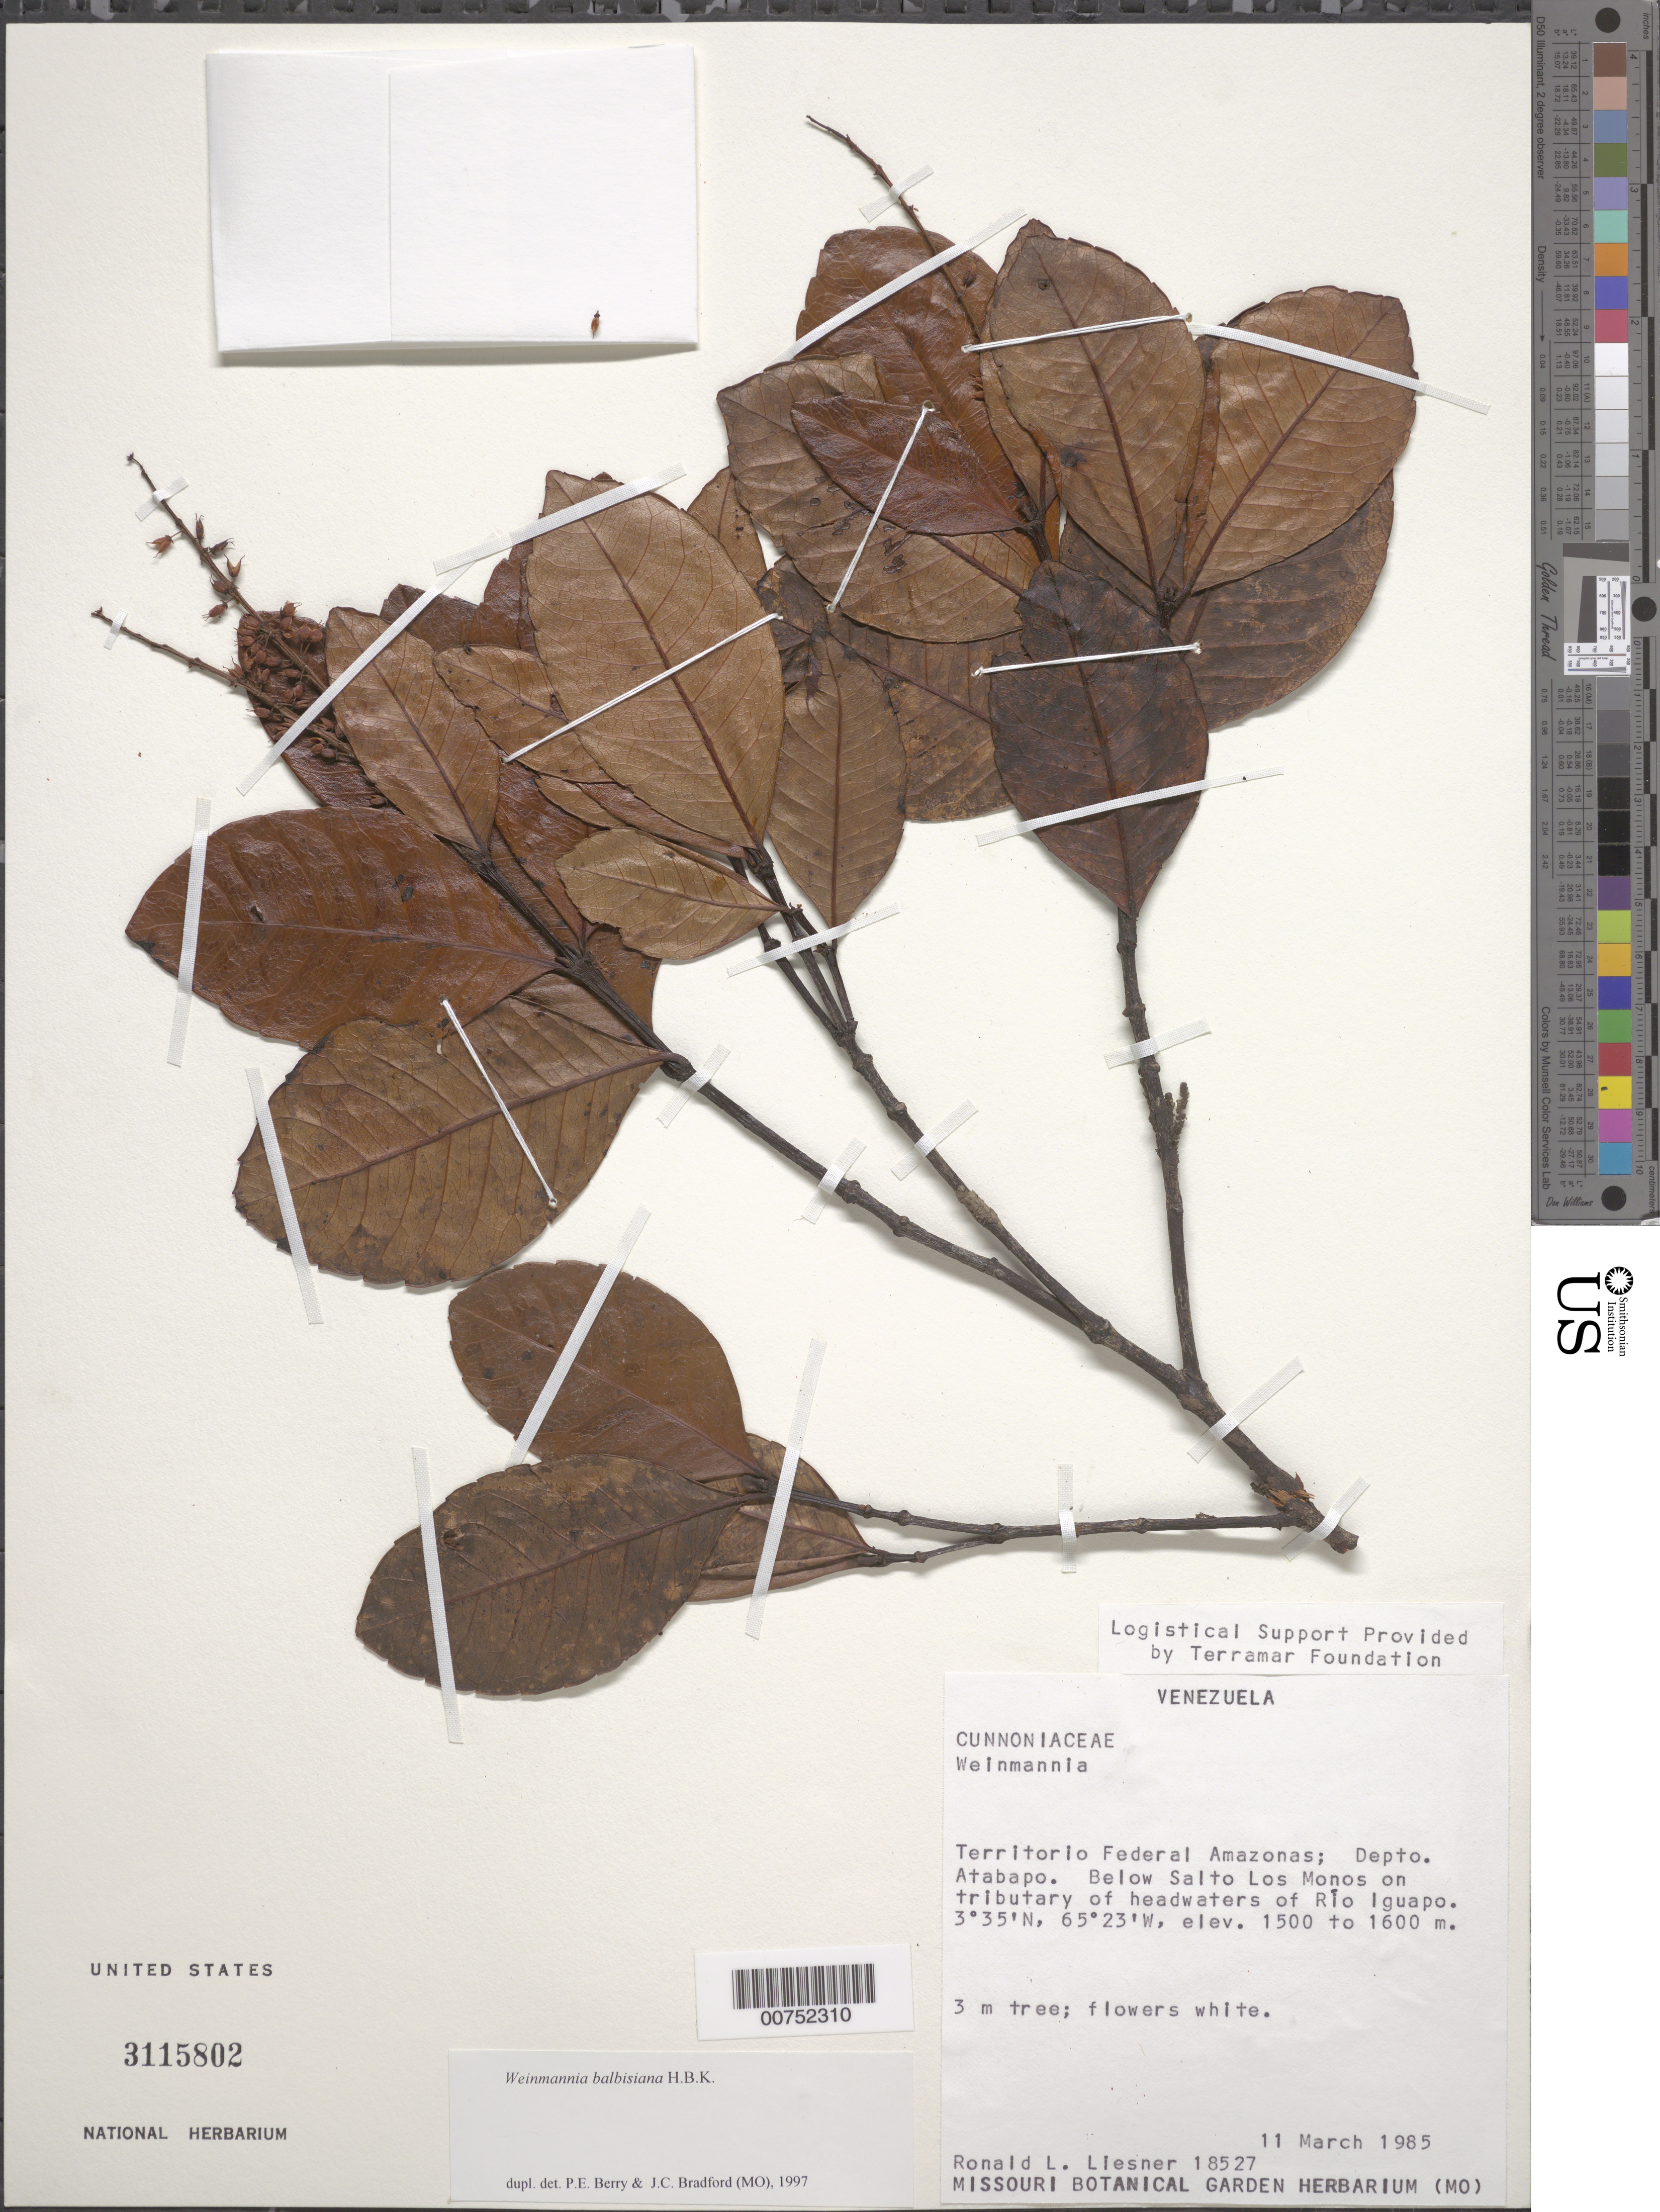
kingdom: Plantae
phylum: Tracheophyta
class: Magnoliopsida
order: Oxalidales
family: Cunoniaceae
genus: Weinmannia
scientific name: Weinmannia balbisiana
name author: Kunth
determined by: Berry, P. E.; Bradford, J. C.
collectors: R. L. Liesner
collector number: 18527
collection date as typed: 11-Mar-85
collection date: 1985-03-11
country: Venezuela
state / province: Amazonas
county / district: Atabapo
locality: Río Iguapo, below Salto Los Monos on tributary of headwaters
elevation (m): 1500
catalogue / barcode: US 3115802